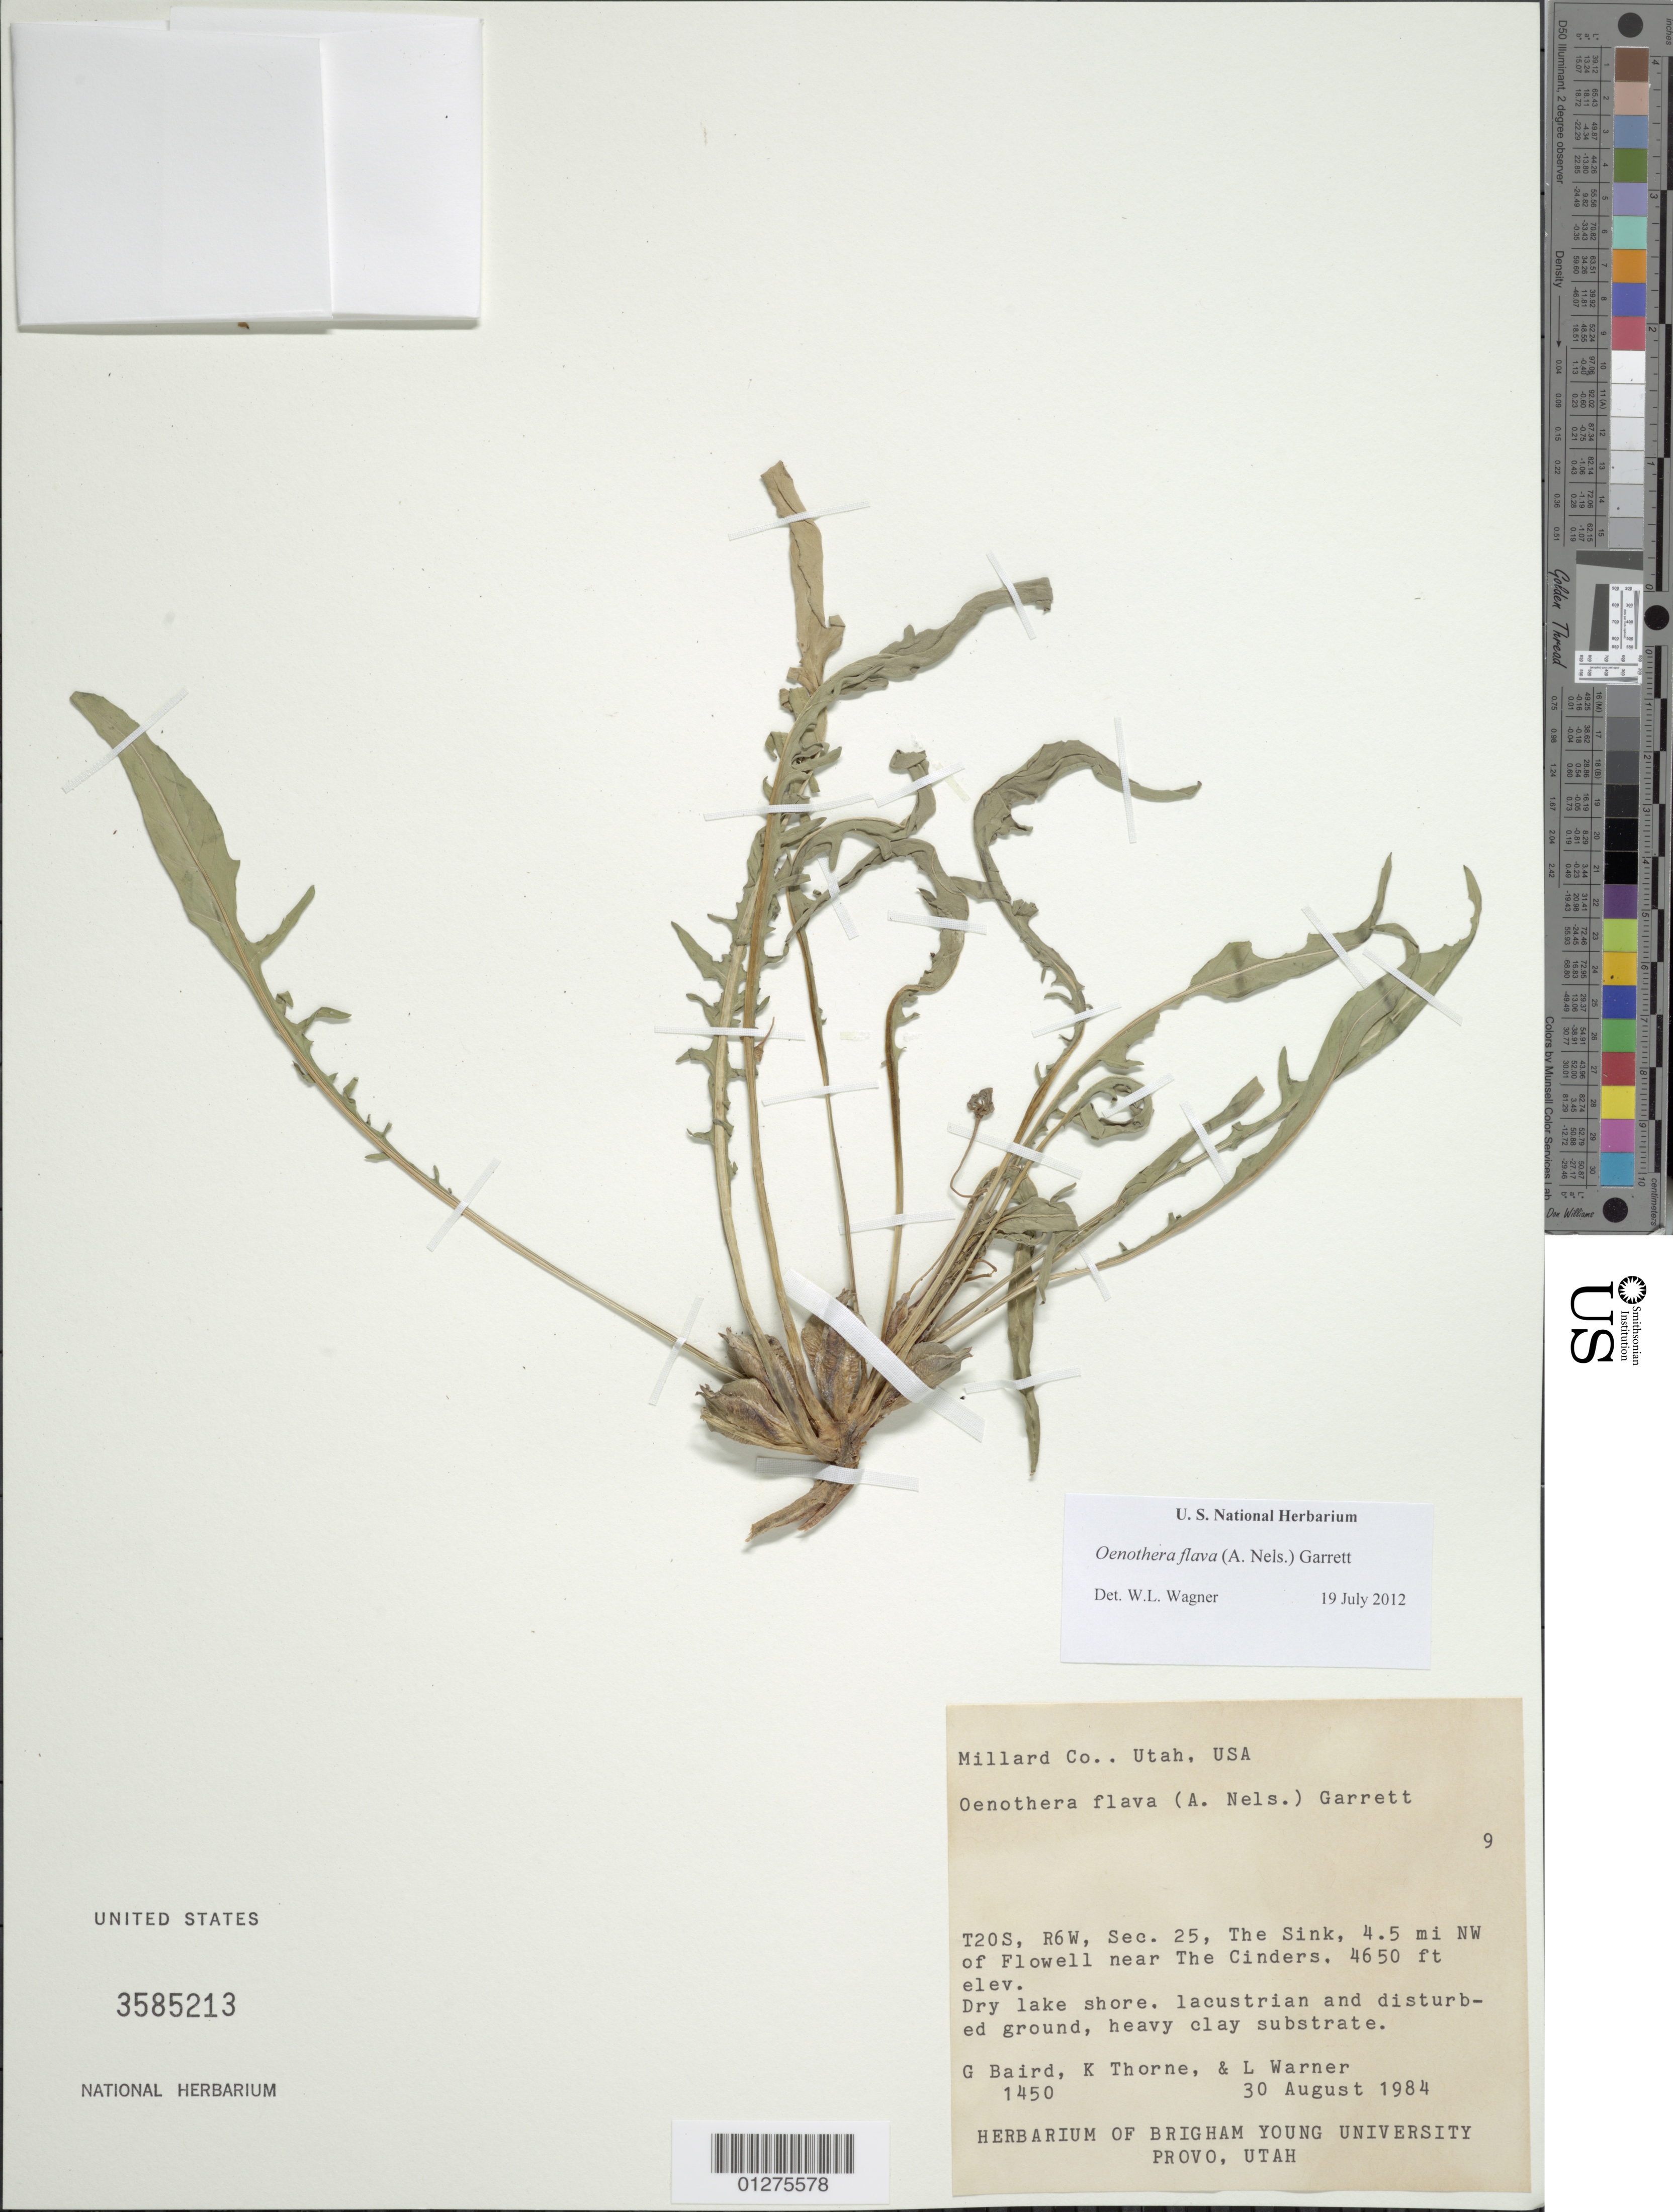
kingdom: Plantae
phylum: Tracheophyta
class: Magnoliopsida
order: Myrtales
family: Onagraceae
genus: Oenothera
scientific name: Oenothera flava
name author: (A. Nelson) Garrett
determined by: Wagner, W. L., (BOT), Smithsonian Institution - National Museum of Natural History (UNITED STATES)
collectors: G. Baird, K. Thorne & L. Warner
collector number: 1450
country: United States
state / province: Utah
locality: T20S, R6W, Sec. 25, The Sink, 4.5 mi NW of Flowell near The Cinders.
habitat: Dry lake shore. Lacustrian and disturbed ground, heavy clay substrate.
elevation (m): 1417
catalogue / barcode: US 3585213